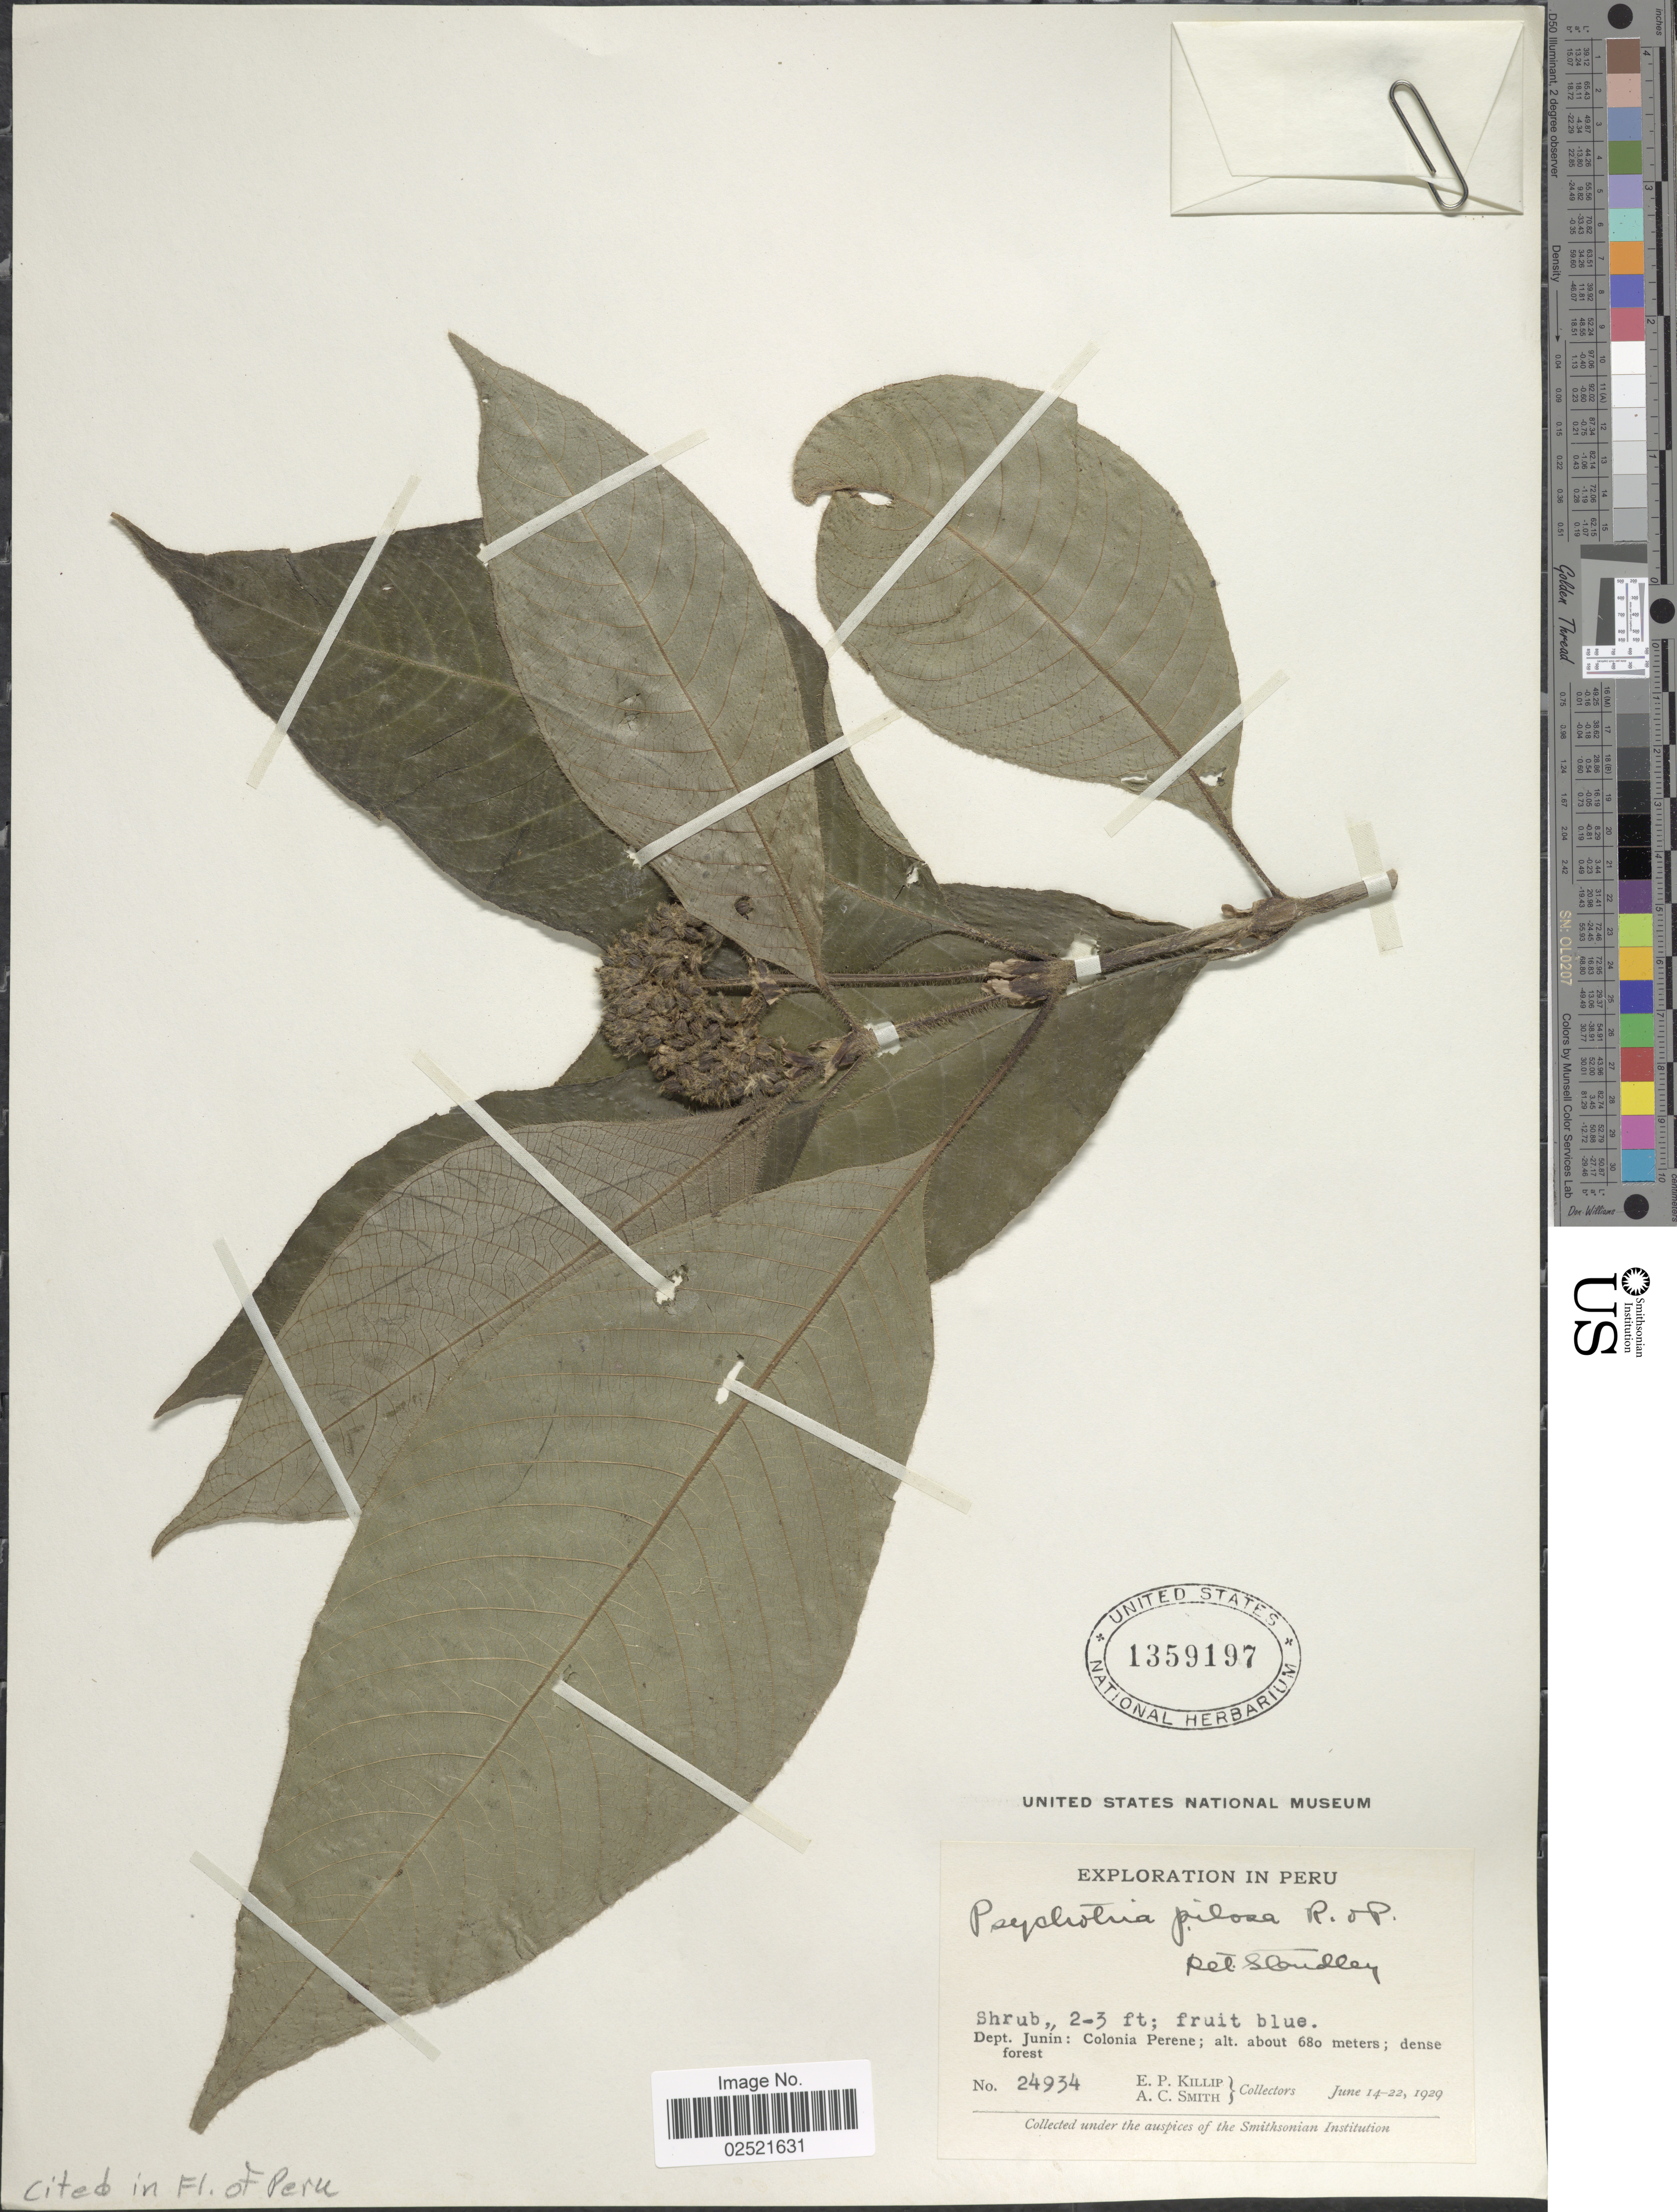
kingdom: Plantae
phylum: Tracheophyta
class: Magnoliopsida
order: Gentianales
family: Rubiaceae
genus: Psychotria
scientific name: Psychotria pilosa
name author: Ruiz & Pav.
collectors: E. P. Killip & A. C. Smith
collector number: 24934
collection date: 1929-06-14/1929-06-22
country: Peru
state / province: Junín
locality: Colonia Perene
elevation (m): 680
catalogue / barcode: US 1359197